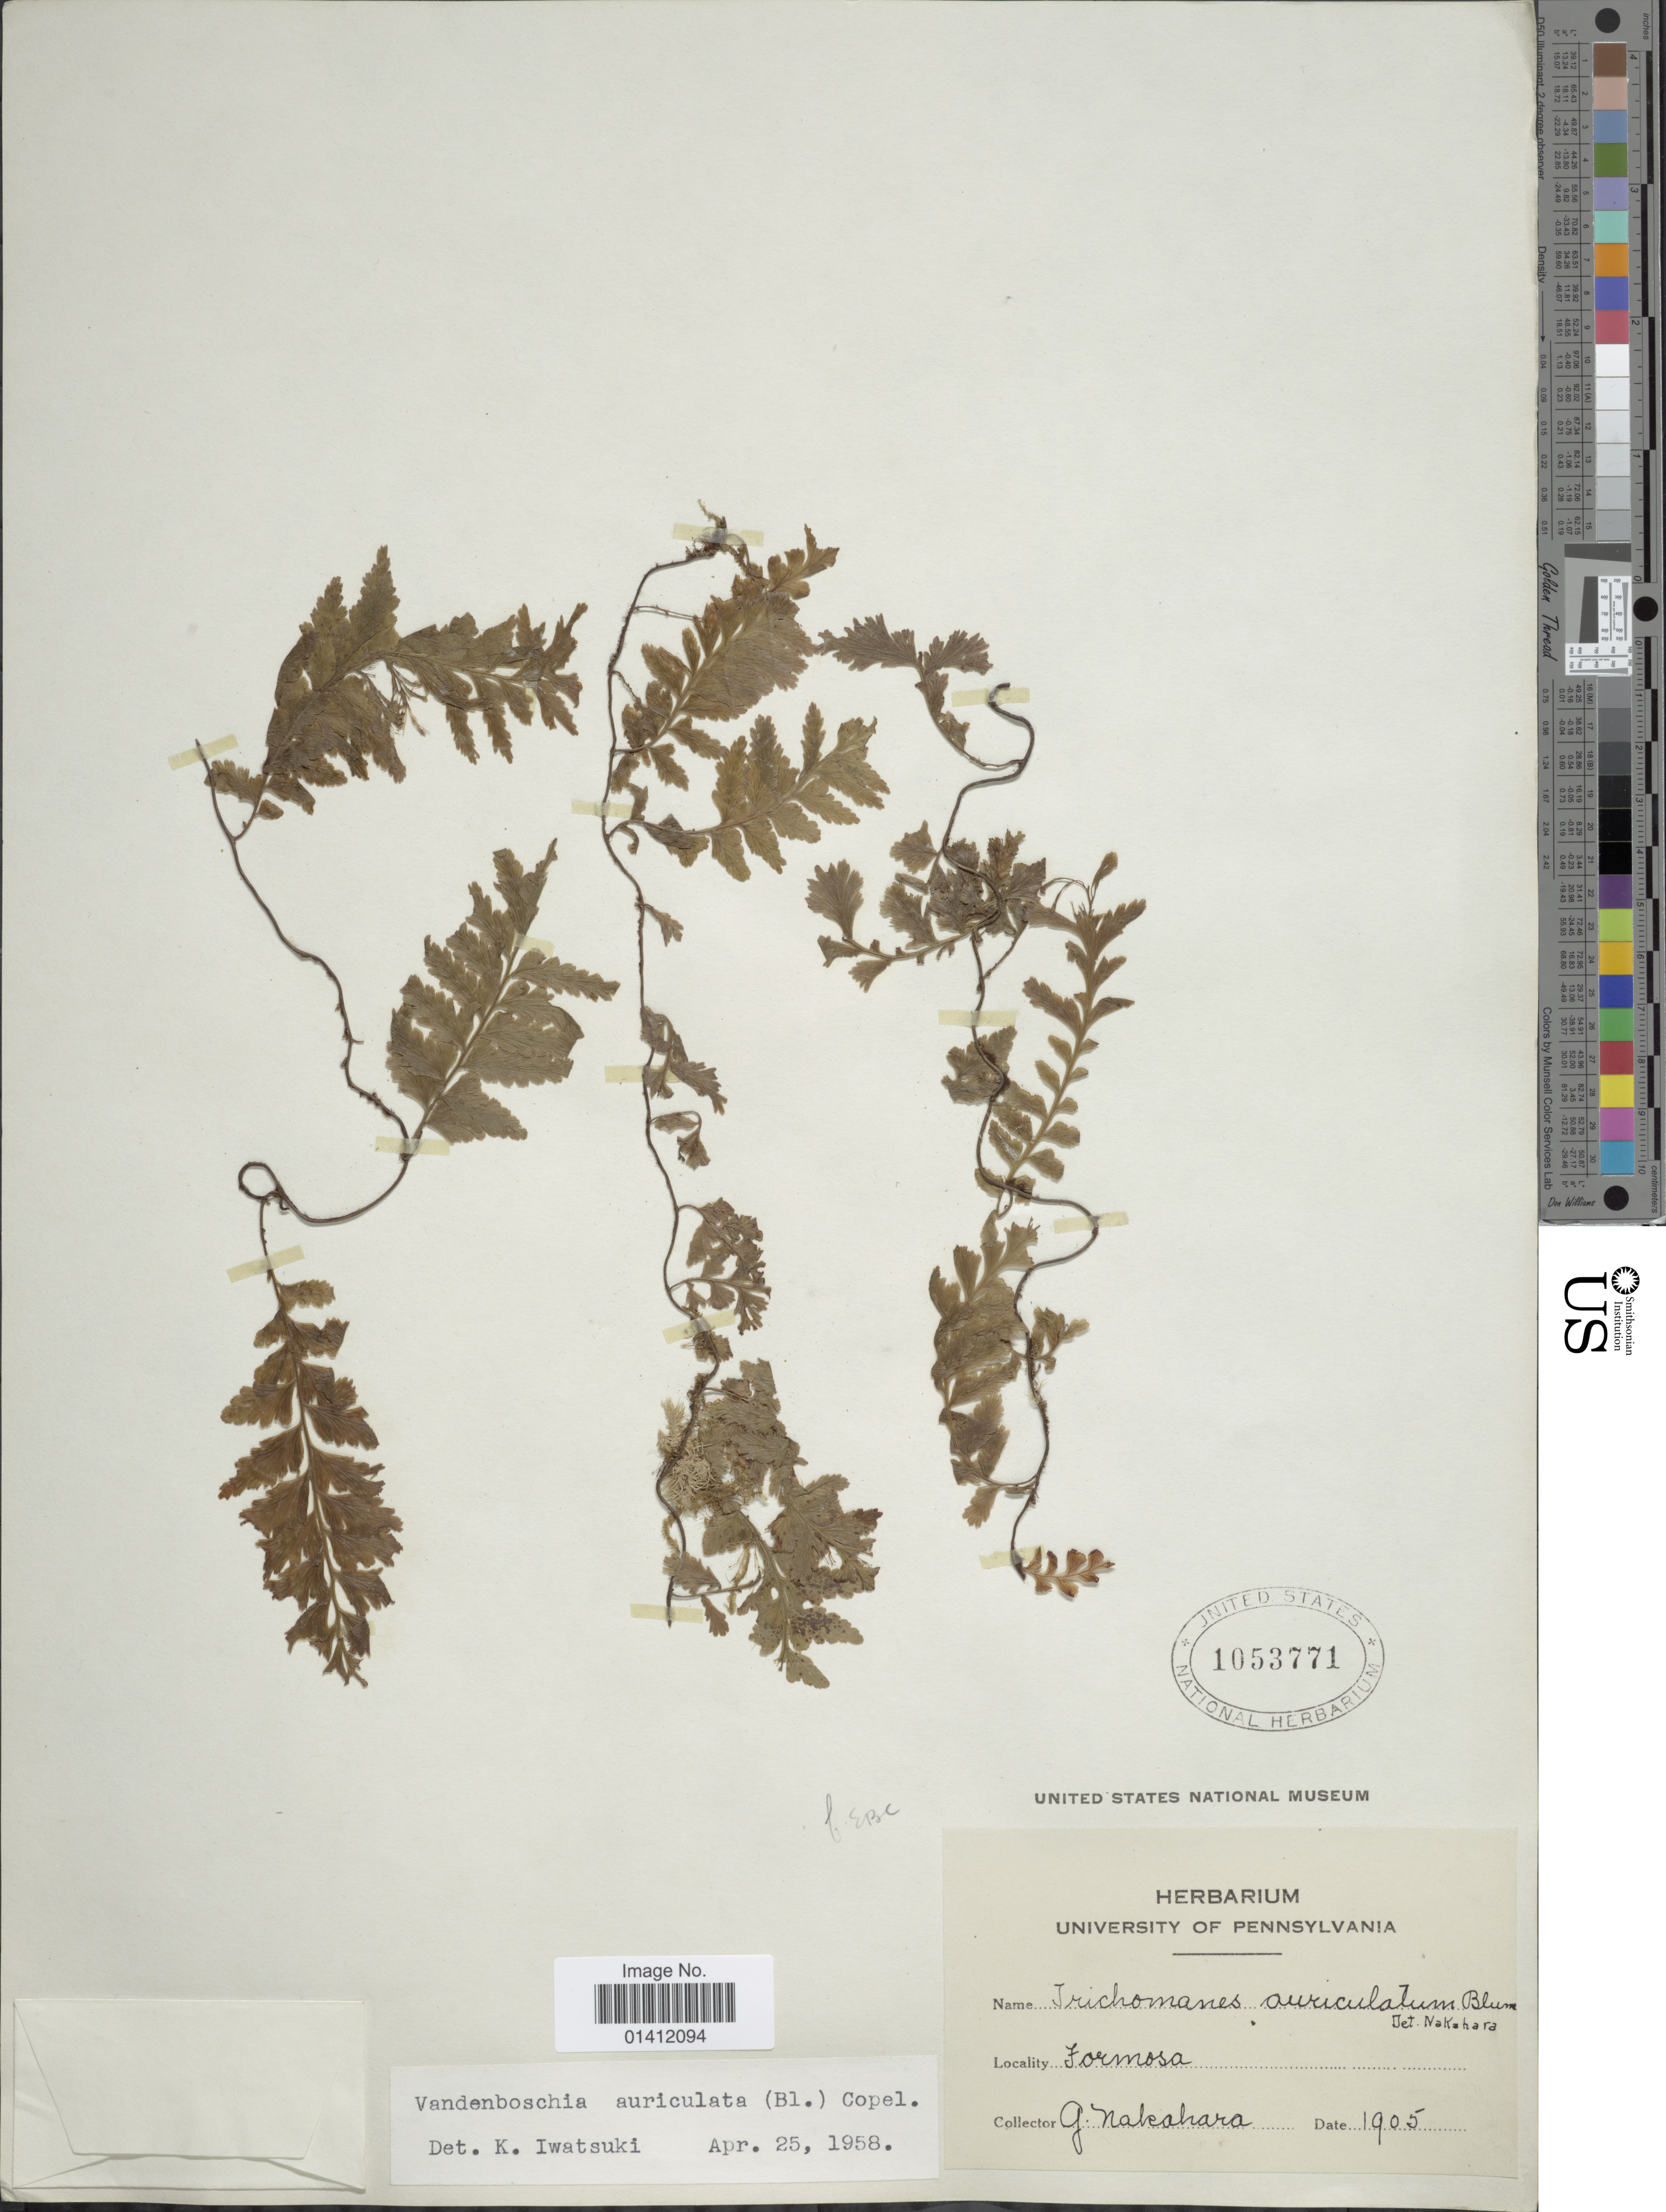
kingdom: Plantae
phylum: Tracheophyta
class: Polypodiopsida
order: Hymenophyllales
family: Hymenophyllaceae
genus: Vandenboschia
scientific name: Vandenboschia auriculata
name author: (Blume) Copel.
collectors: G. Nakahara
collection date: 1905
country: Taiwan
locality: Formosa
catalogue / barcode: US 1053771